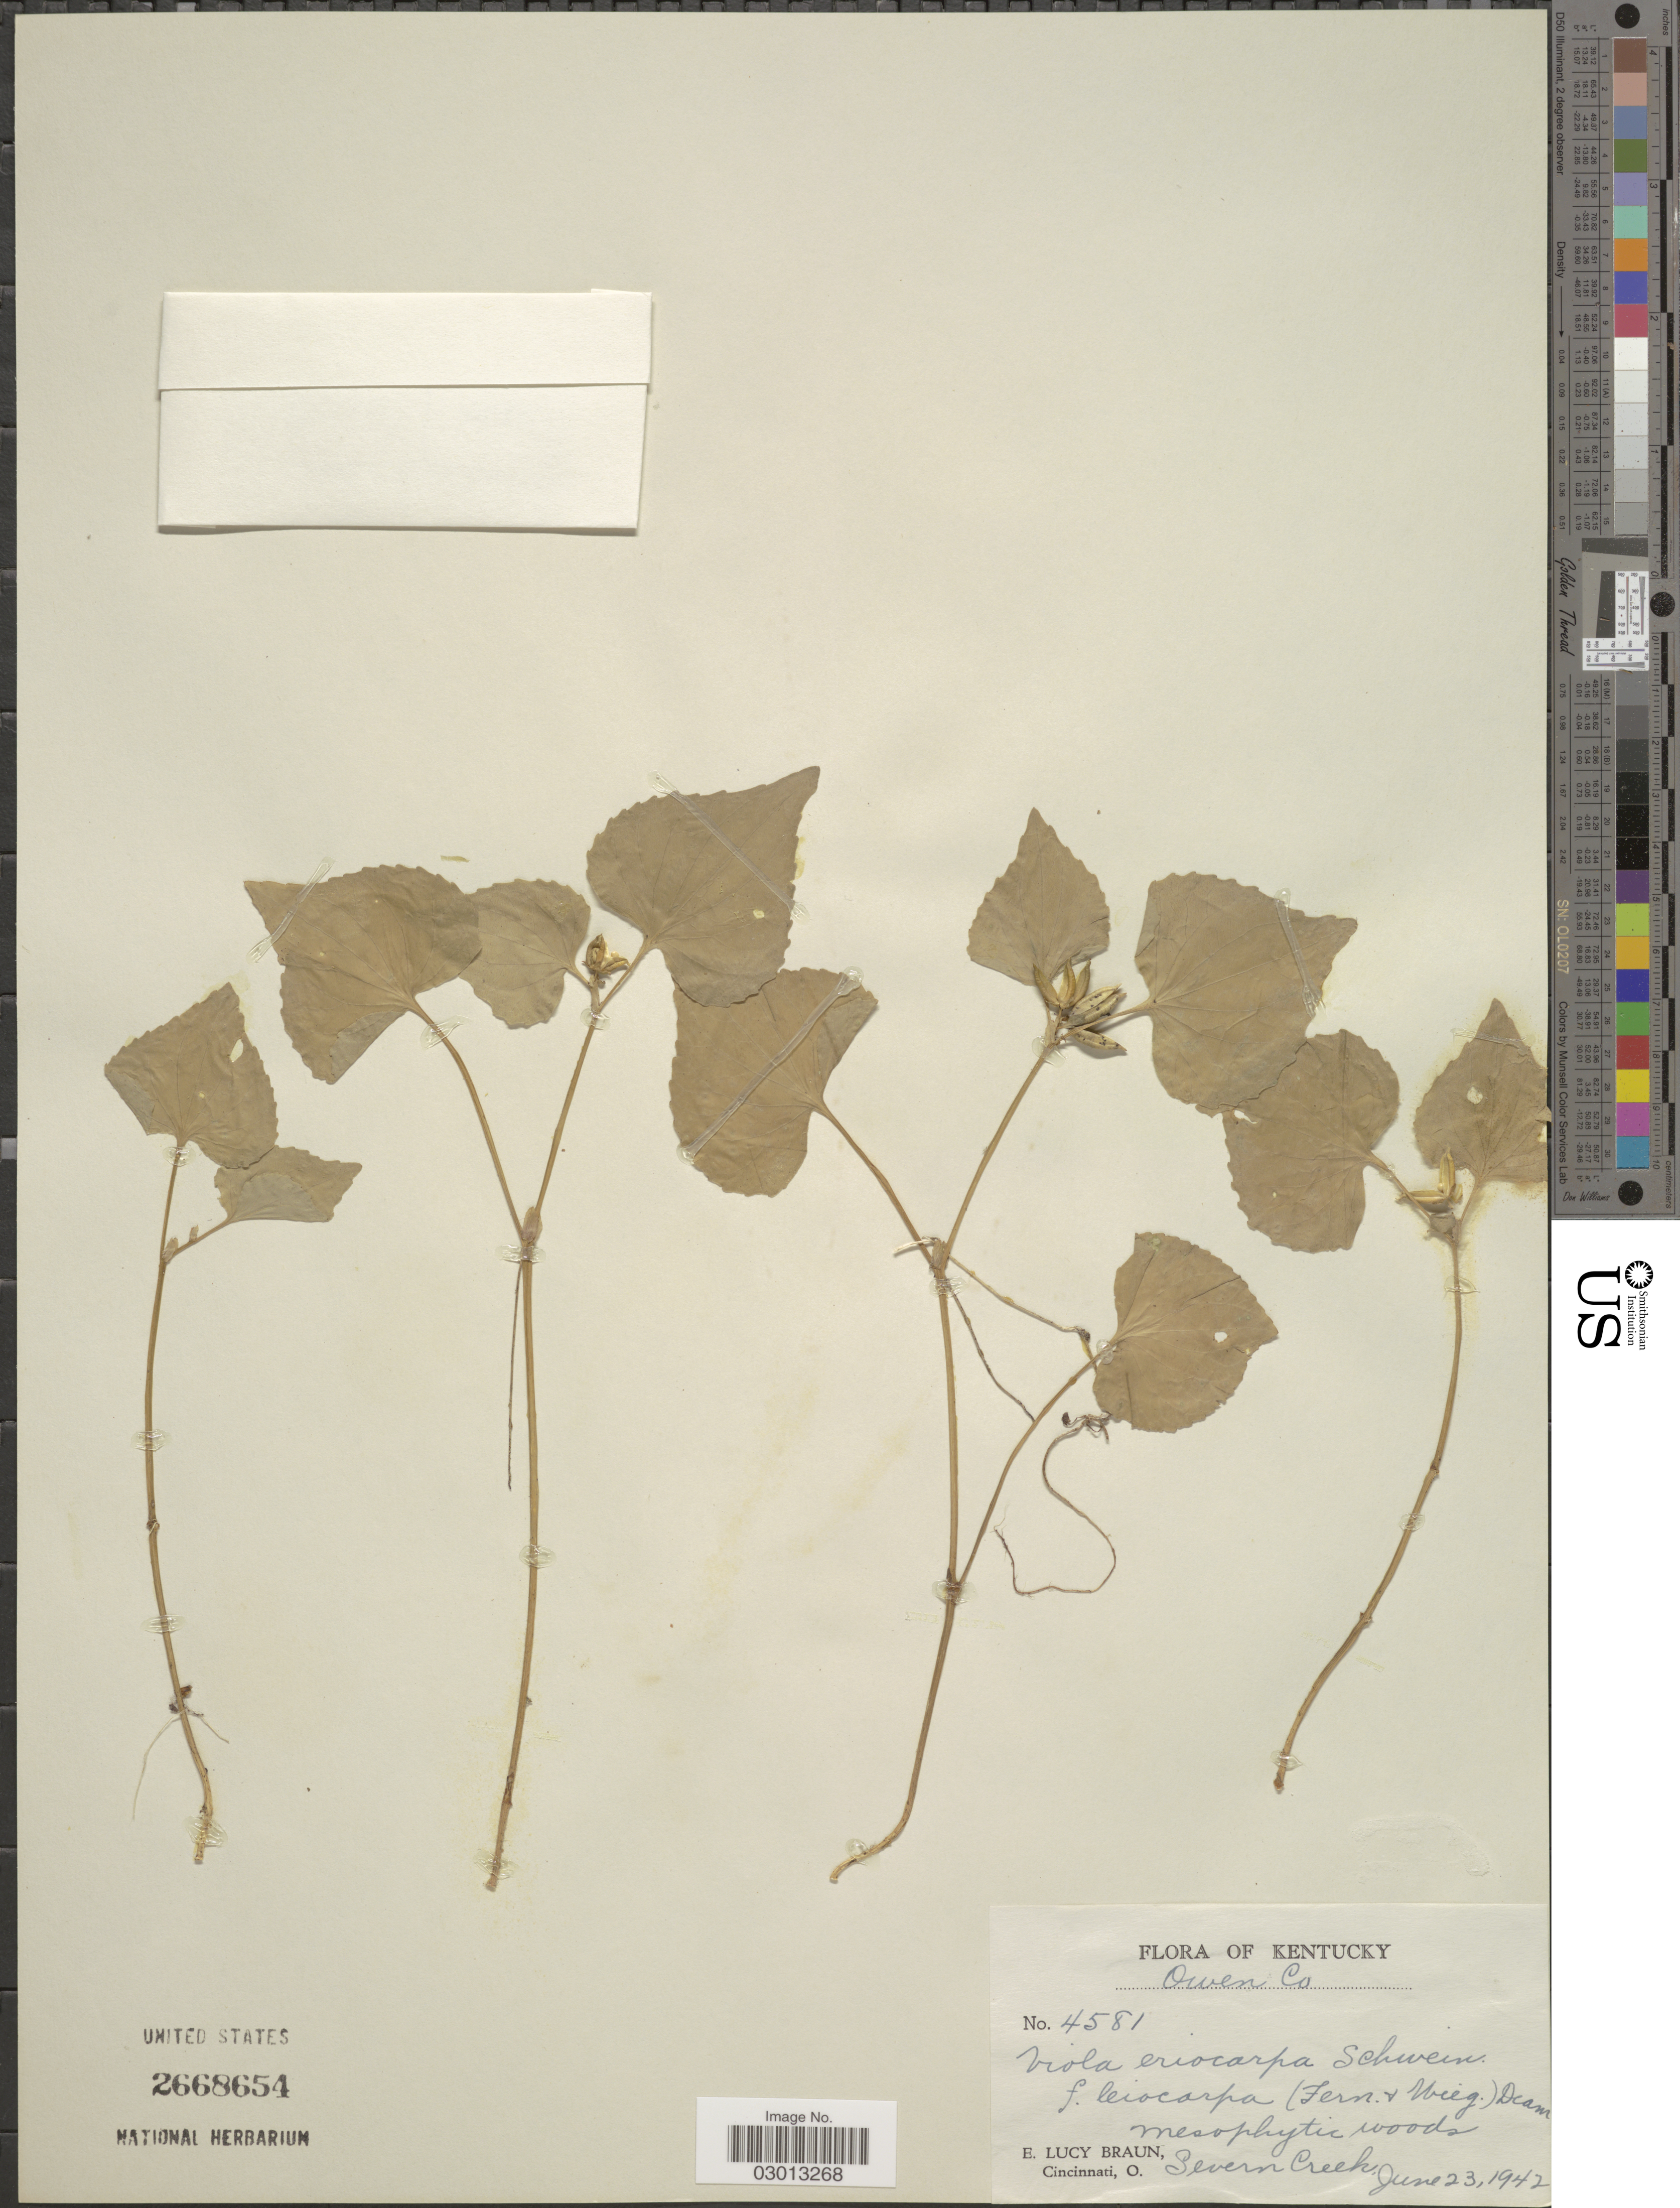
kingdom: Plantae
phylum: Tracheophyta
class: Magnoliopsida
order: Malpighiales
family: Violaceae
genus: Viola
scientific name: Viola pensylvanica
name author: Michx.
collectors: E. L. Braun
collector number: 4581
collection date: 1942-06-23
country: United States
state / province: Kentucky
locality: Owen Co. Severn Creek.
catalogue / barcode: US 2668654